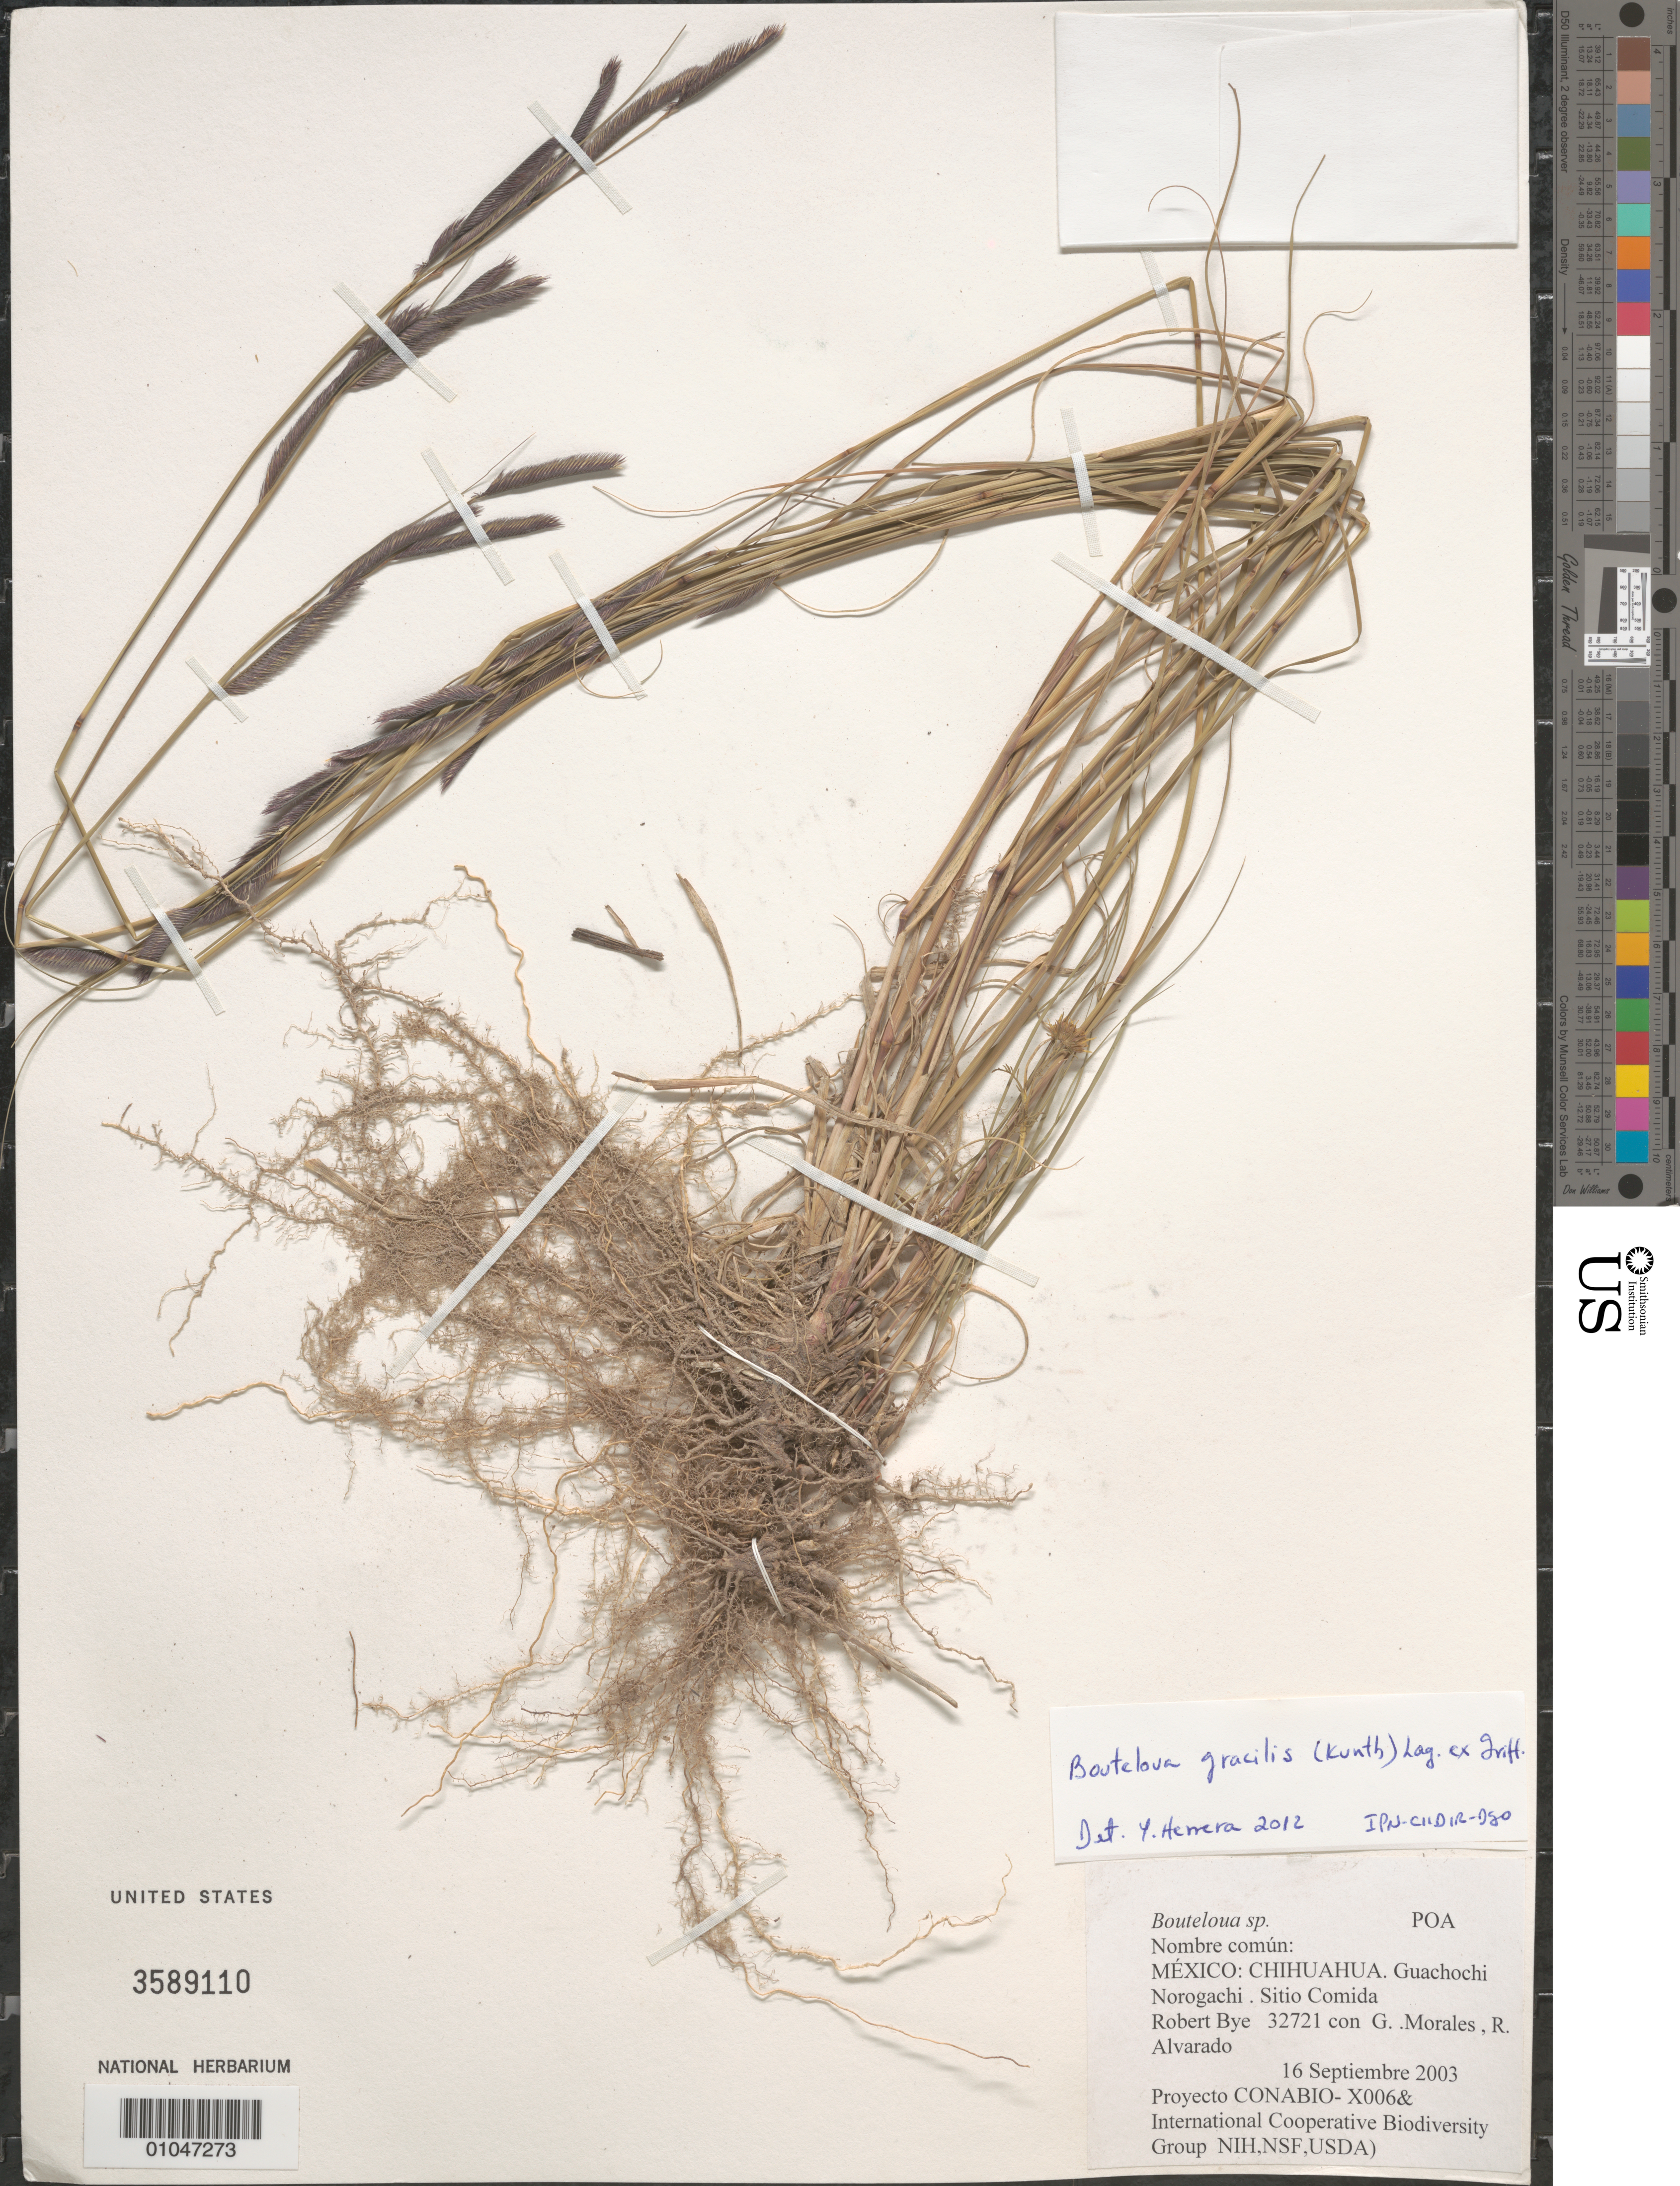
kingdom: Plantae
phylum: Tracheophyta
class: Liliopsida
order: Poales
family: Poaceae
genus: Bouteloua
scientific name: Bouteloua gracilis Vasey nom. rej.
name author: Vasey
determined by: Herrera Arrieta, Y., (CIIDIR), Instituto Politecnico Nacional (MEXICO)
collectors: R. A. Bye, G. Morales & R. Alvarado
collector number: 32721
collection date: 2003-09-16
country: Mexico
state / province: Chihuahua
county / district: Guachochi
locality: Sitio Comida, Norogachi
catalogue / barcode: US 3589110